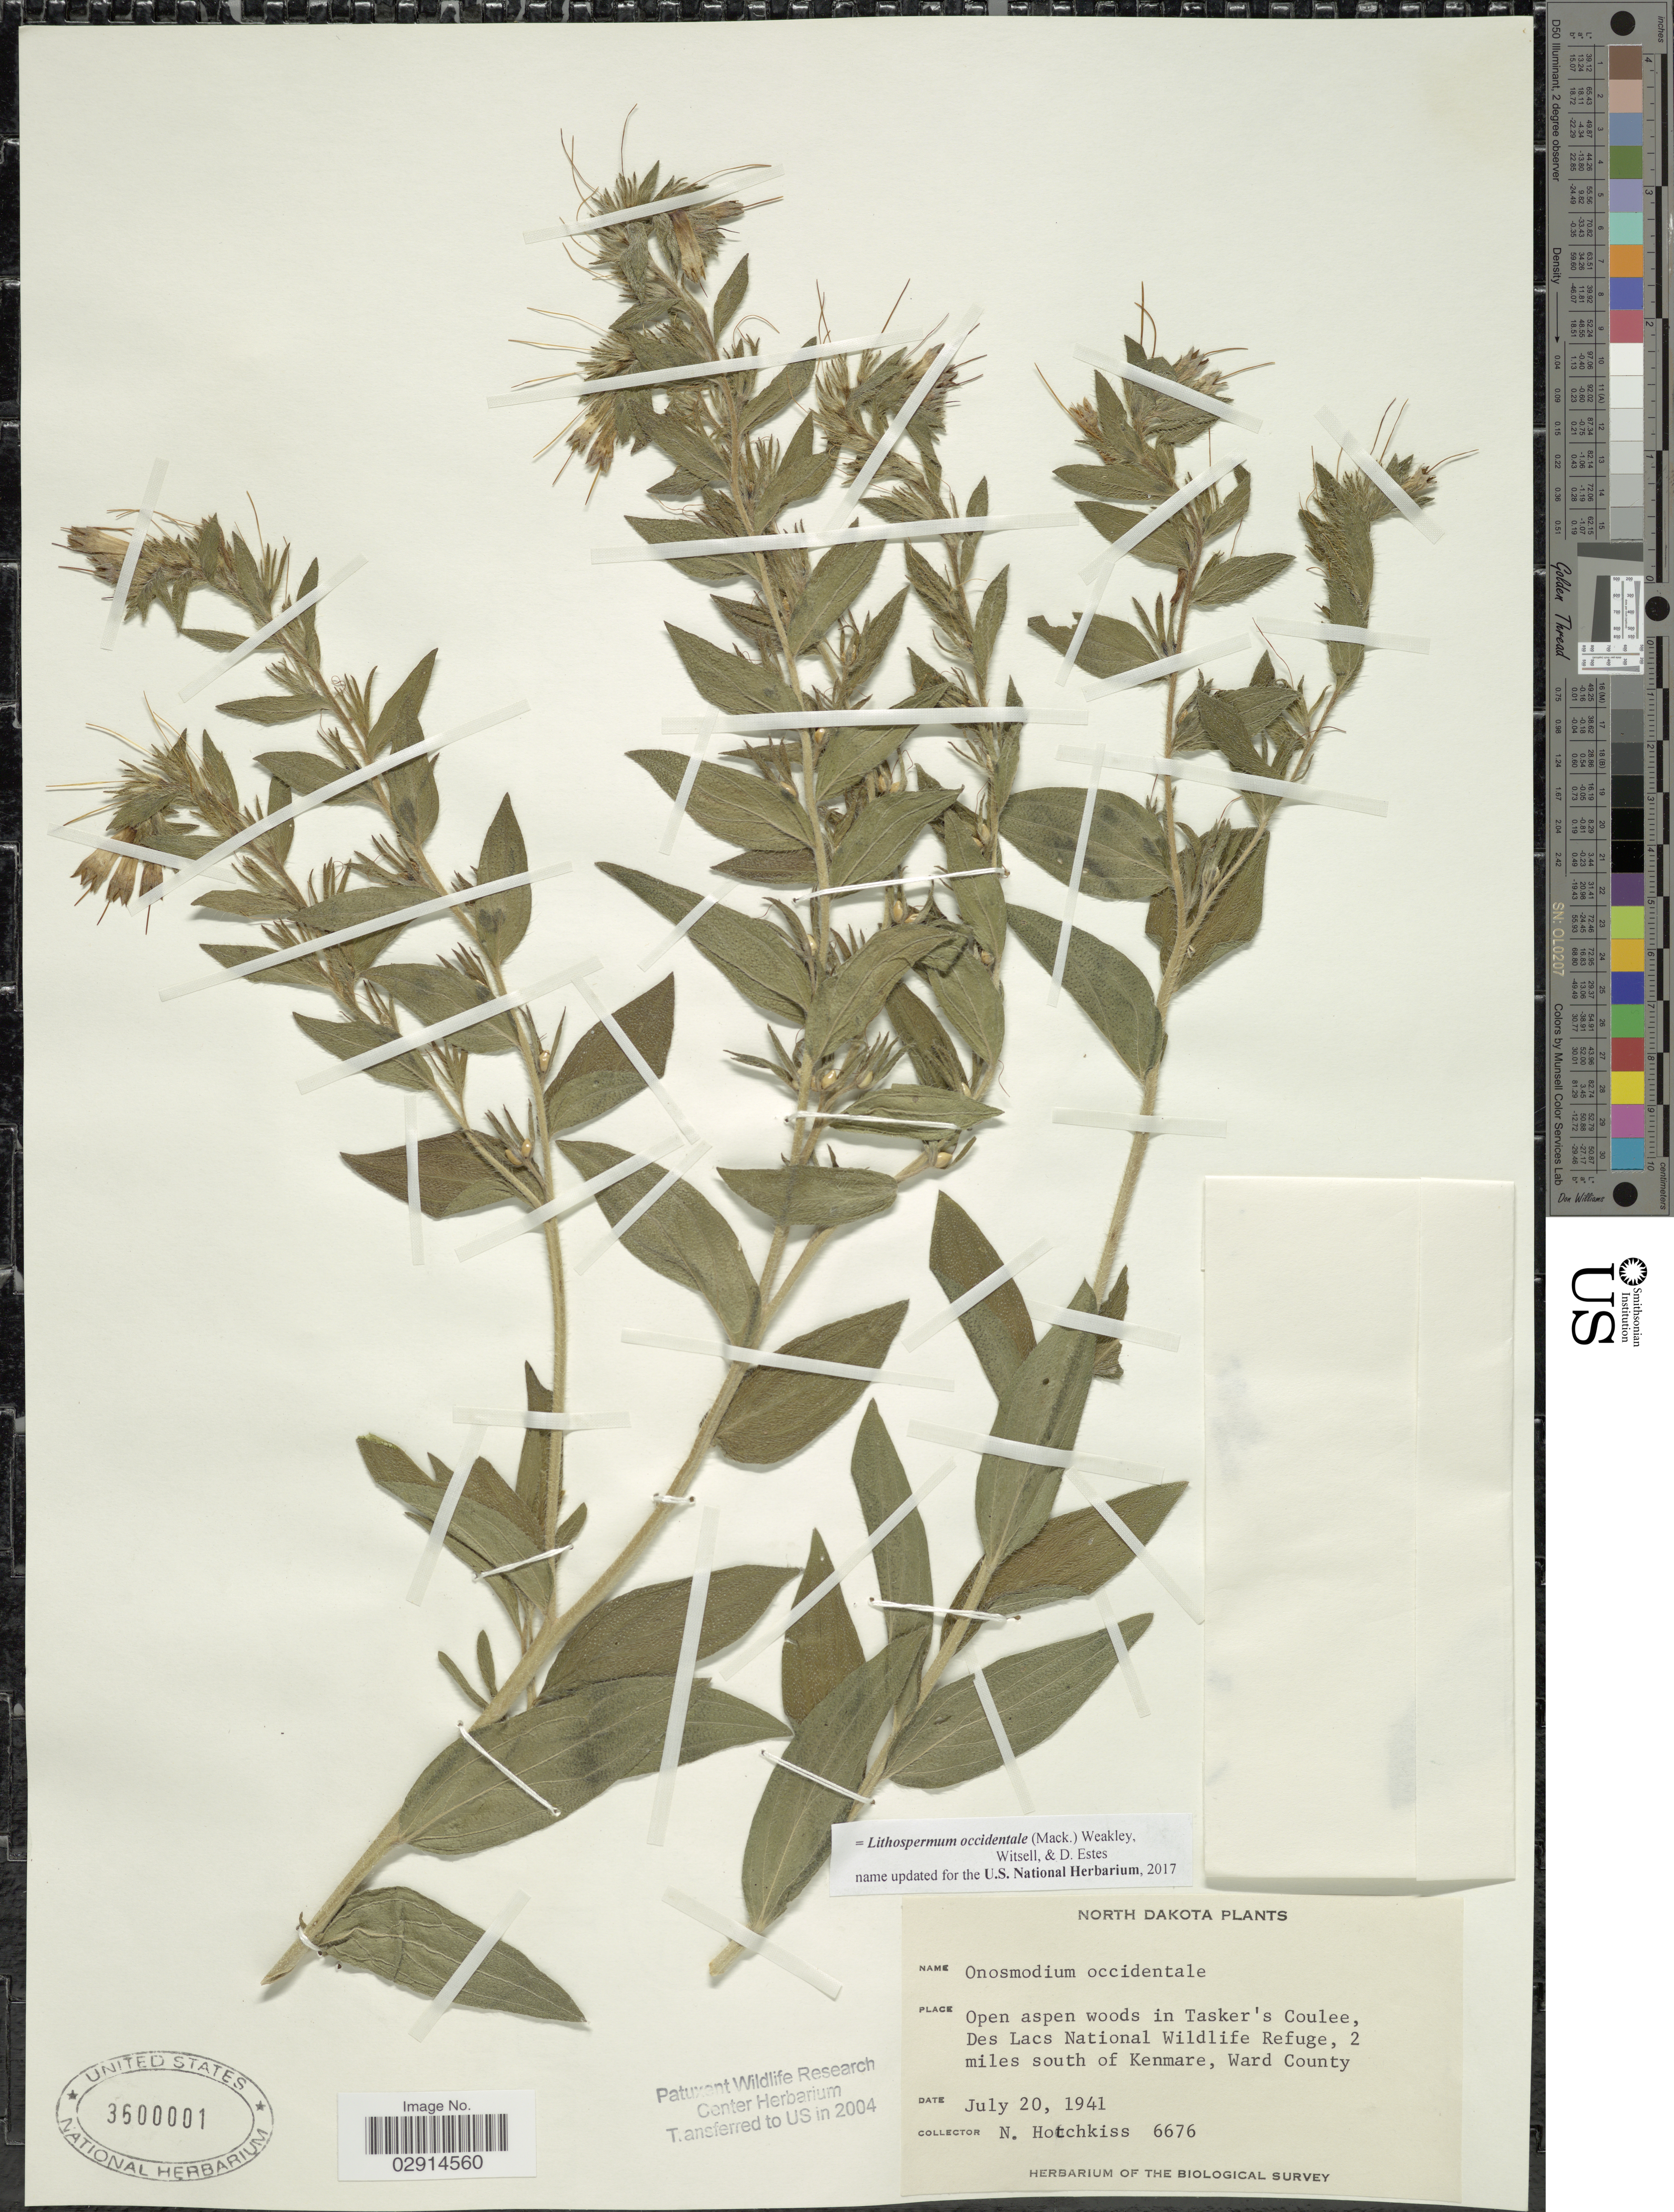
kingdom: Plantae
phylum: Tracheophyta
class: Magnoliopsida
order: Boraginales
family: Boraginaceae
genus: Lithospermum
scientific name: Lithospermum occidentale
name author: (Mack.) Weakley et al.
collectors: N. Hotchkiss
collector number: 6676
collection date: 1941-07-20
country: United States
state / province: North Dakota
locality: In Tasker's Coulee, Des Lacs National Wildlife Refuge, 2 miles south of Kenmare, Ward County.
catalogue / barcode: US 3600001